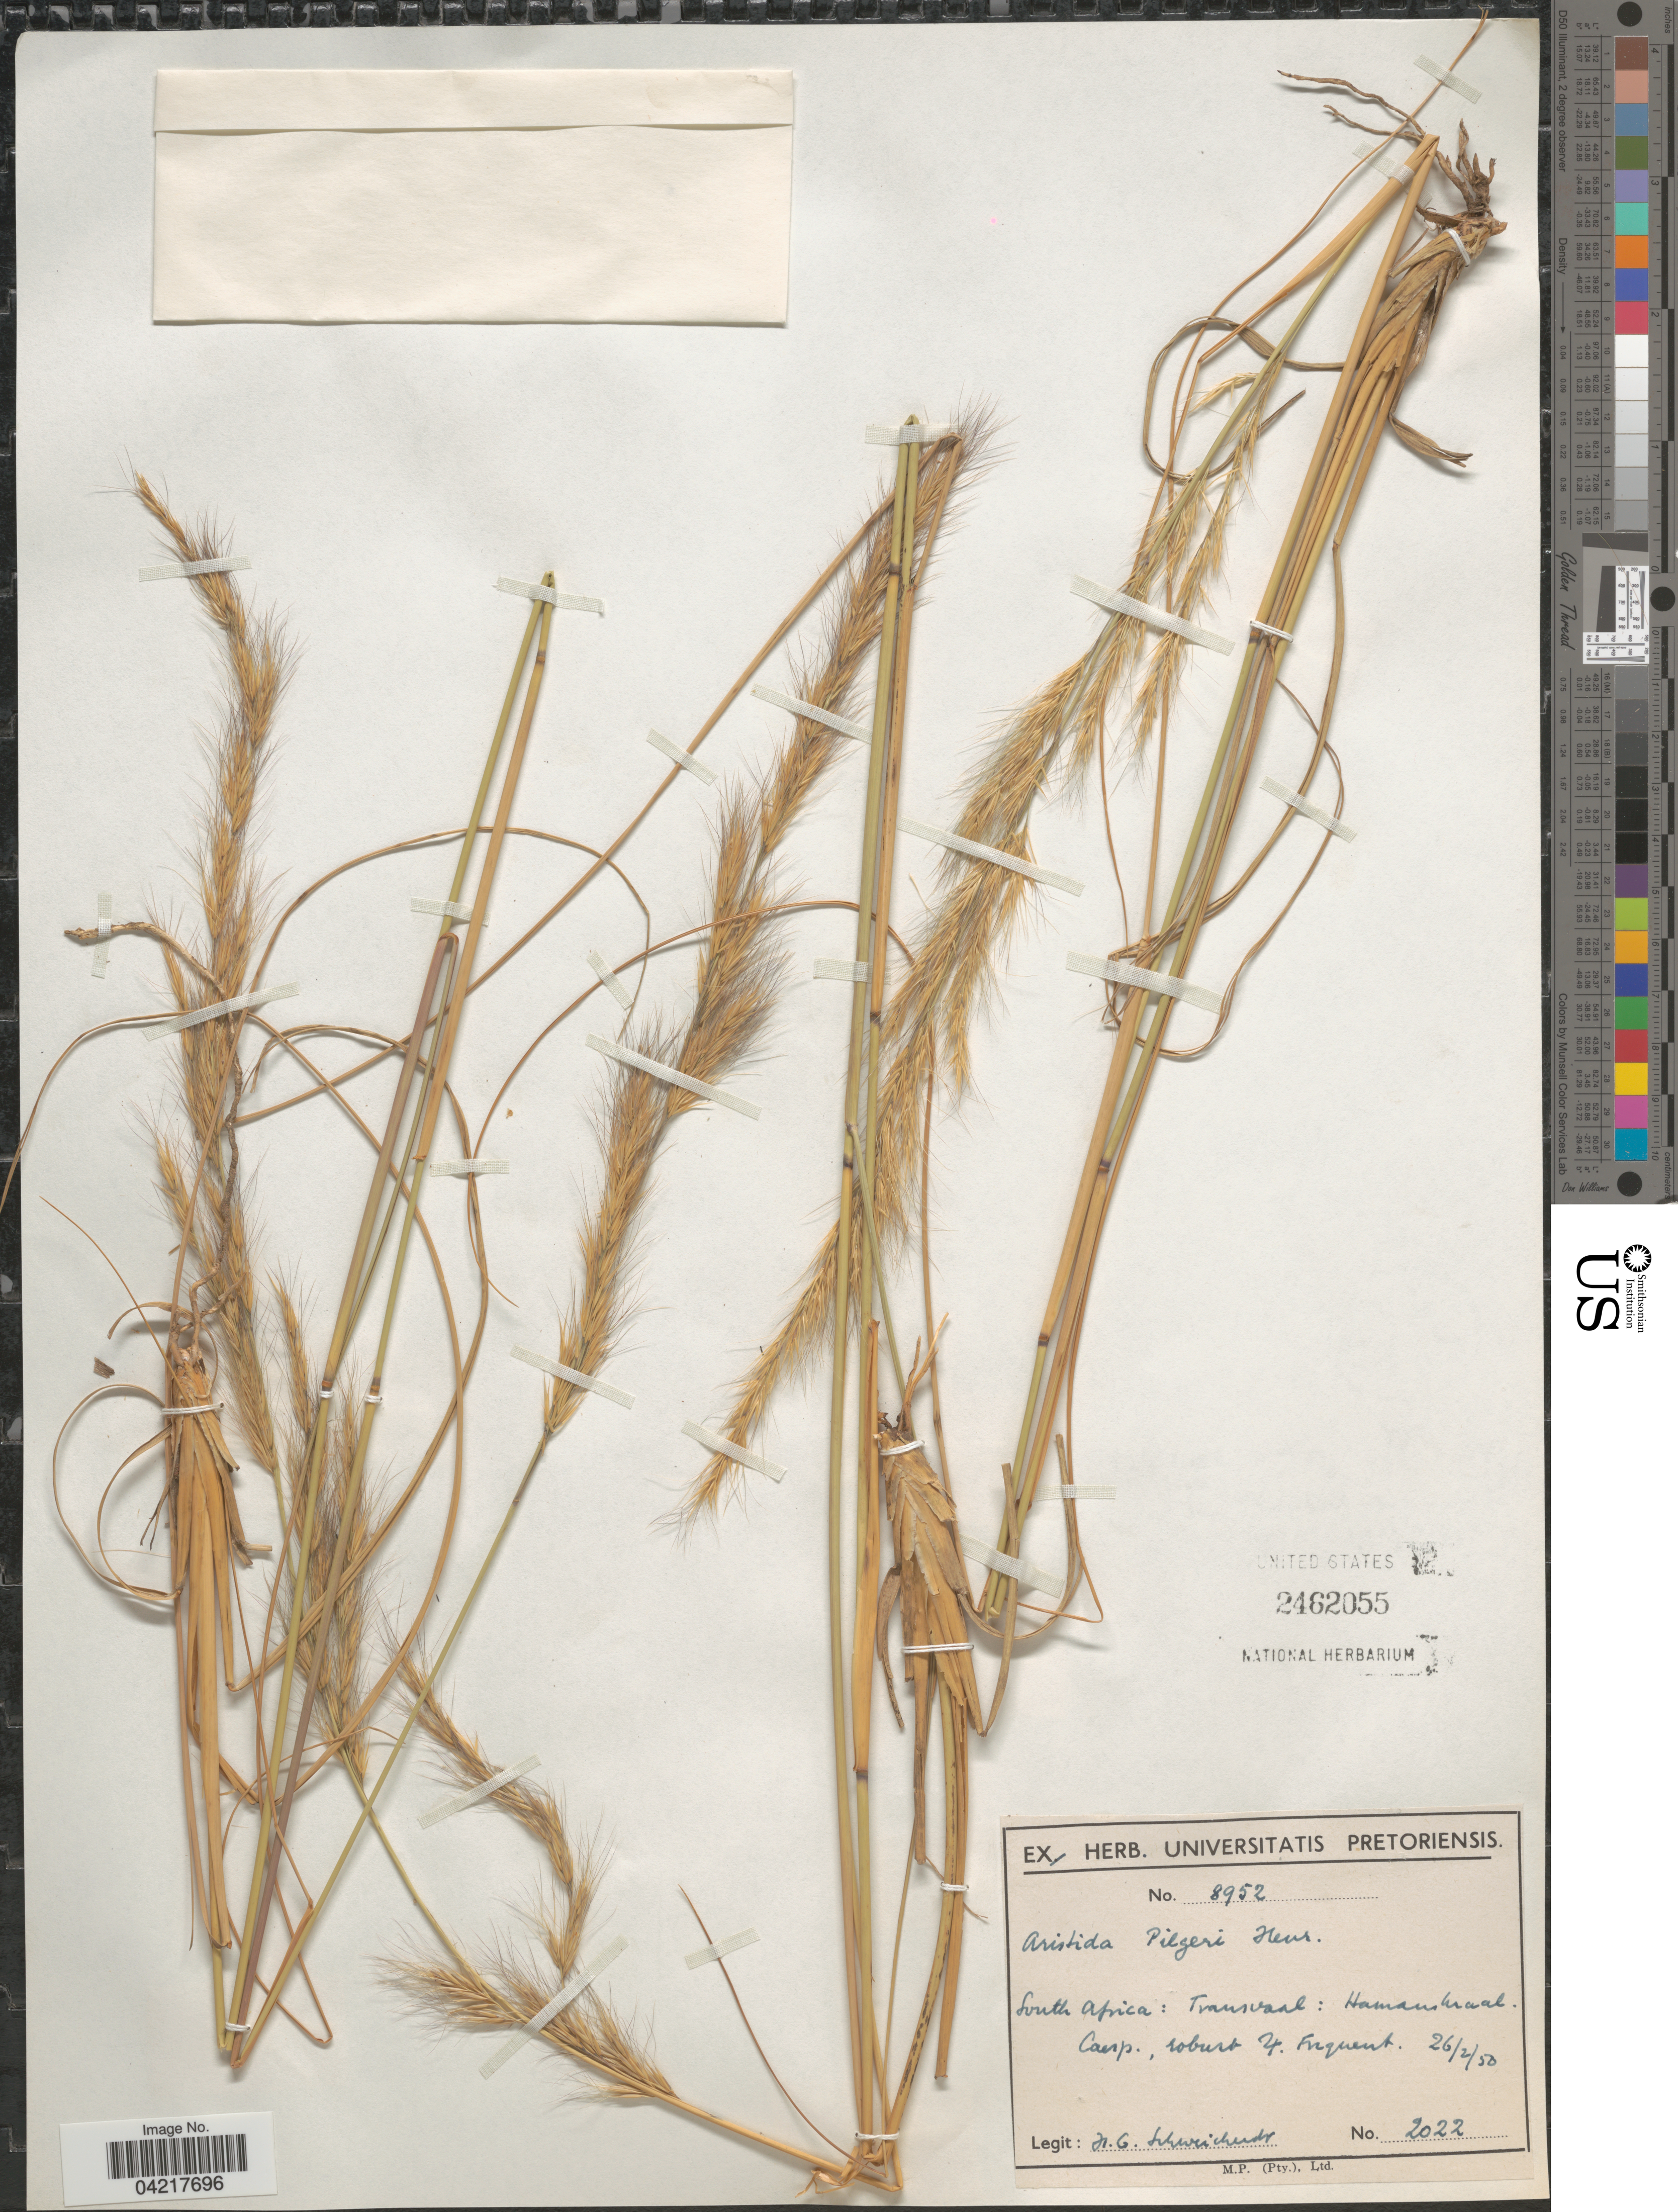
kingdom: Plantae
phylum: Tracheophyta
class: Liliopsida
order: Poales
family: Poaceae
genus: Aristida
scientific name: Aristida pilgeri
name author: Henr.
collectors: H. Schweickerdt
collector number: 2022/8952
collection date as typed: Transcribed d/m/y: 26/2/50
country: South Africa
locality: Transvaal: Hamanskraal.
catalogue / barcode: US 2462055